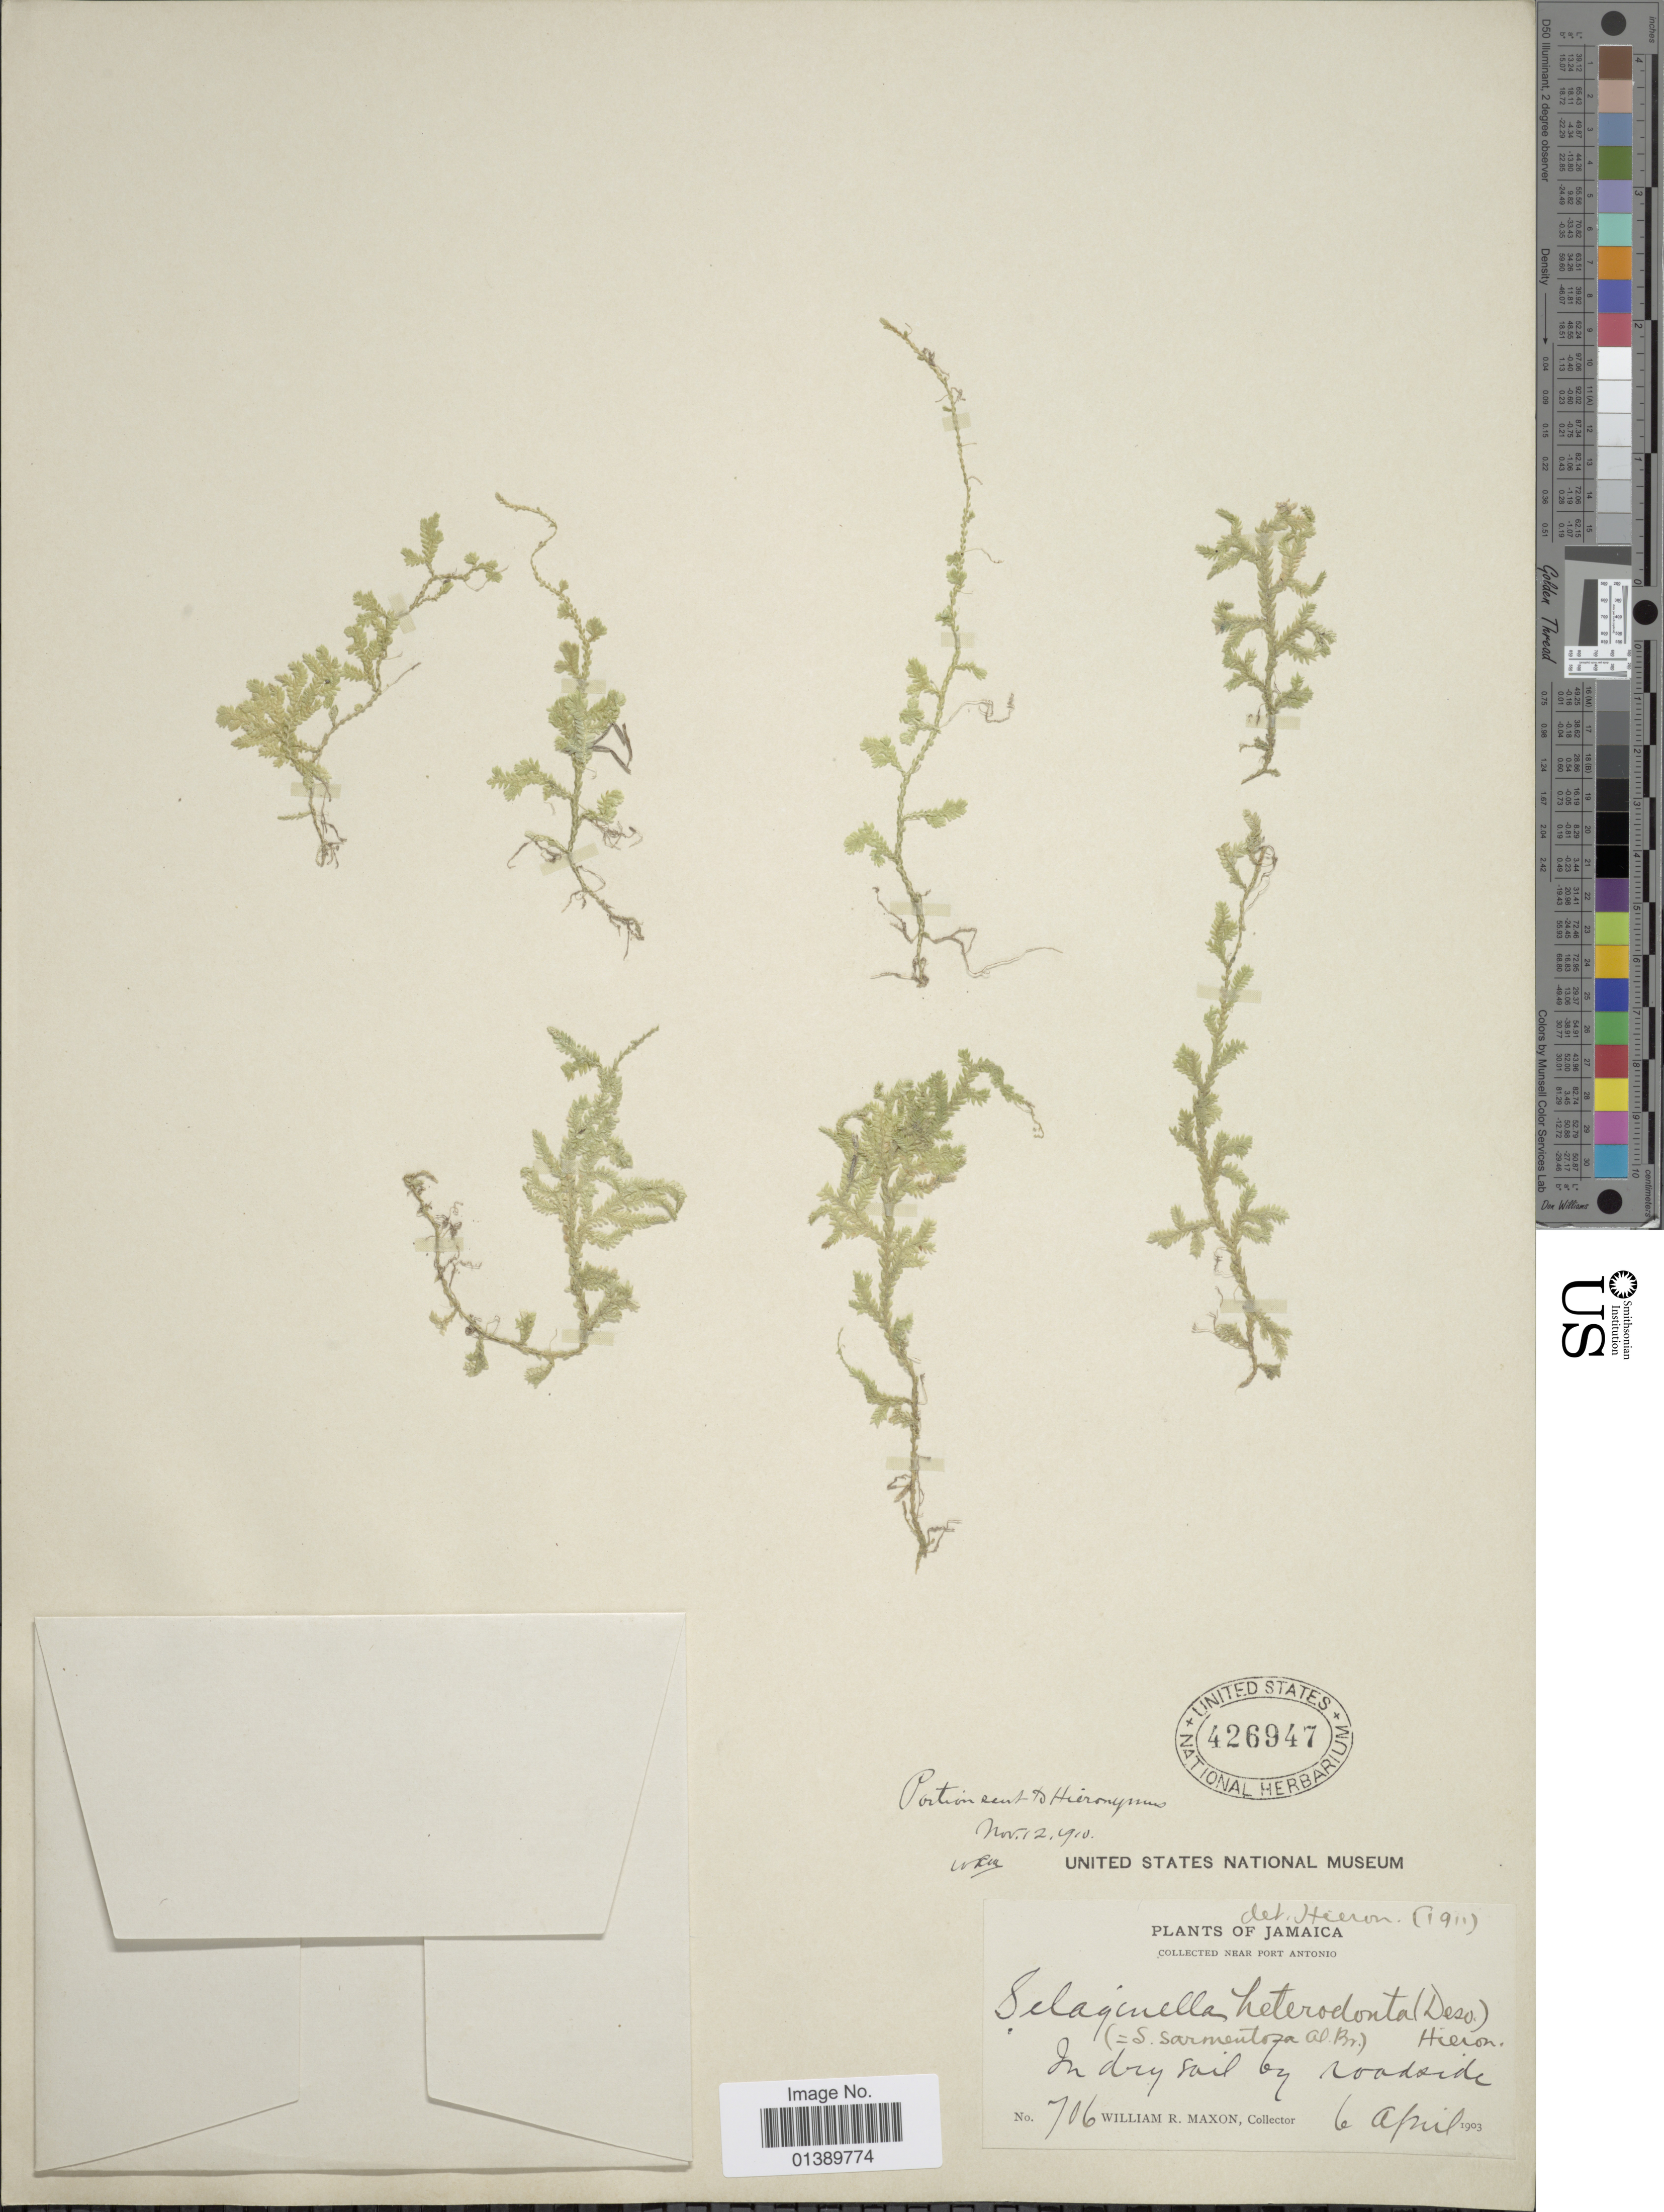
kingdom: Plantae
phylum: Tracheophyta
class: Lycopodiopsida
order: Selaginellales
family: Selaginellaceae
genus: Selaginella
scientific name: Selaginella heterodonta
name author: (Desv.) Hieron.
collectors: W. R. Maxon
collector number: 706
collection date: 1903-04-06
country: Jamaica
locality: Near Port Antonio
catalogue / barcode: US 426947